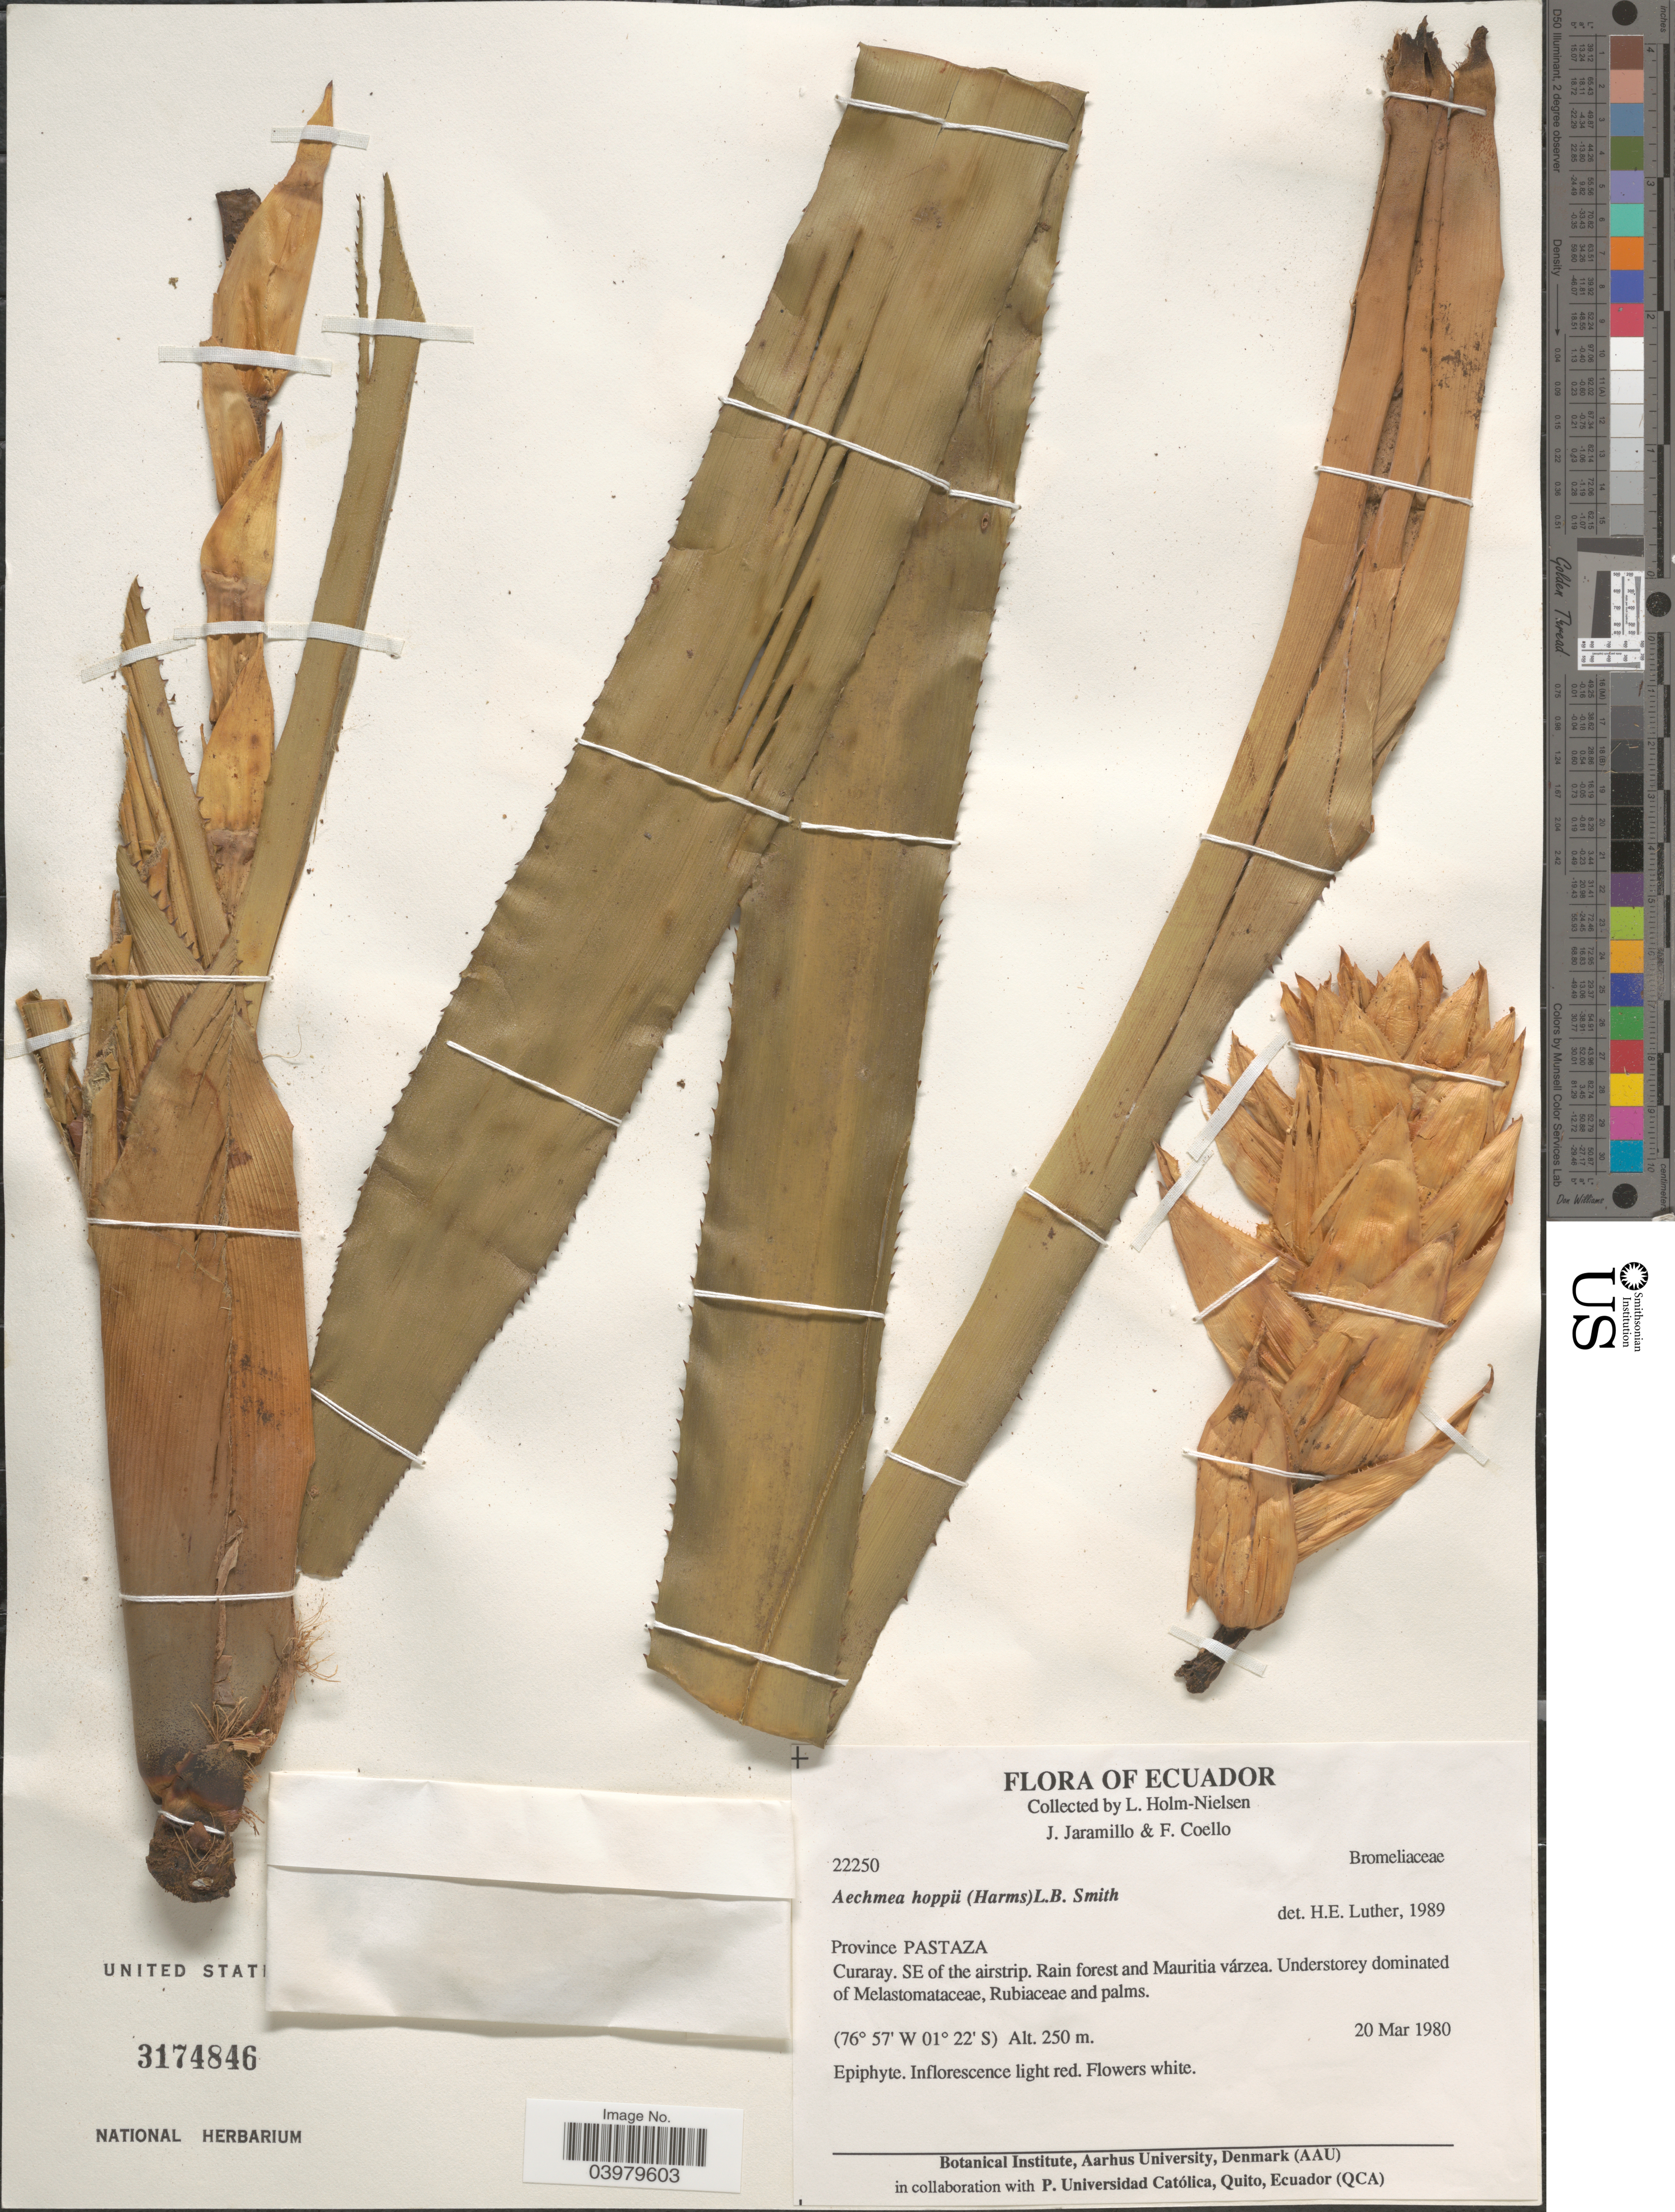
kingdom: Plantae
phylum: Tracheophyta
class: Liliopsida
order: Poales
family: Bromeliaceae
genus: Aechmea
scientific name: Aechmea hoppii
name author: (Harms) L.B. Sm.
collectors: L. Holm-Nielsen, J. Jaramillo & F. Coello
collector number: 22250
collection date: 1980-03-20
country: Ecuador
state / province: Pastaza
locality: Curaray. SE of the airstrip. Rain forest and Mauritia várzea.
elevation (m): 250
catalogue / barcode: US 3174846